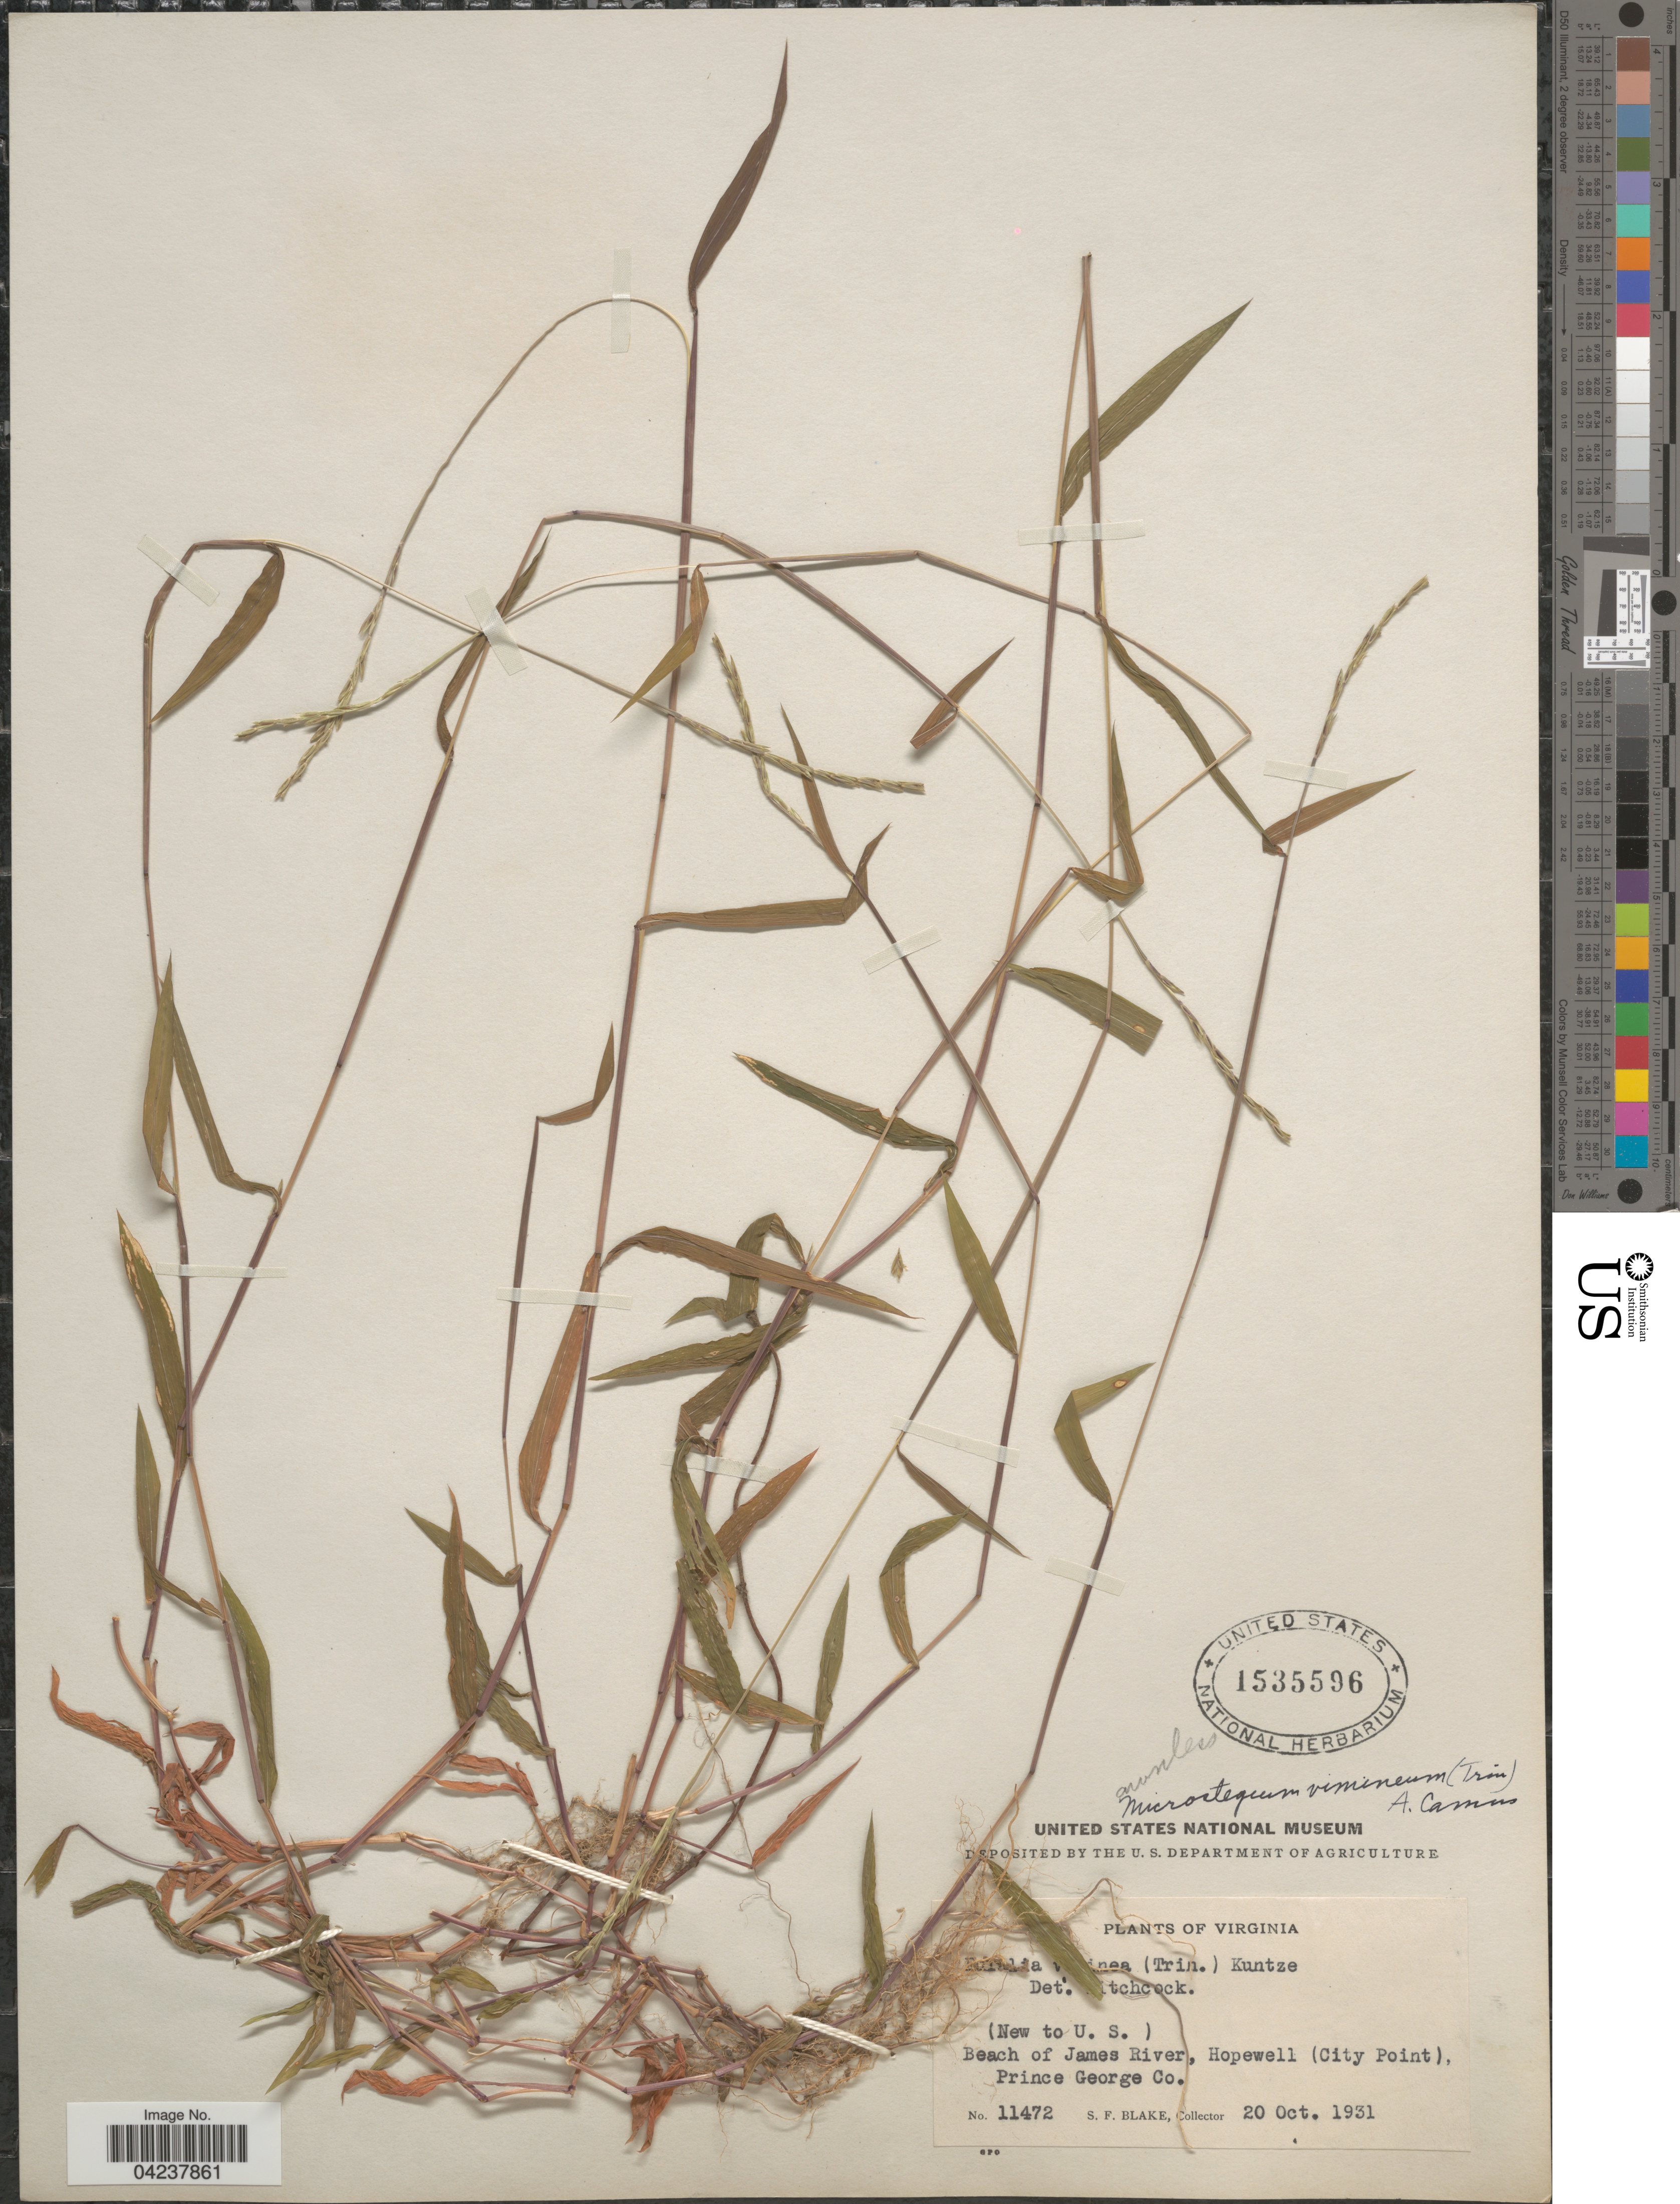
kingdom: Plantae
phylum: Tracheophyta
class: Liliopsida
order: Poales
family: Poaceae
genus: Microstegium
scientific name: Microstegium vimineum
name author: (Trin.) A. Camus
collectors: S. Blake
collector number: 11472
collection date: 1931-10-20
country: United States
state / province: Virginia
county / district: Prince George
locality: Beach of James River, Hopewell (City Point).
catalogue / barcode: US 1535596